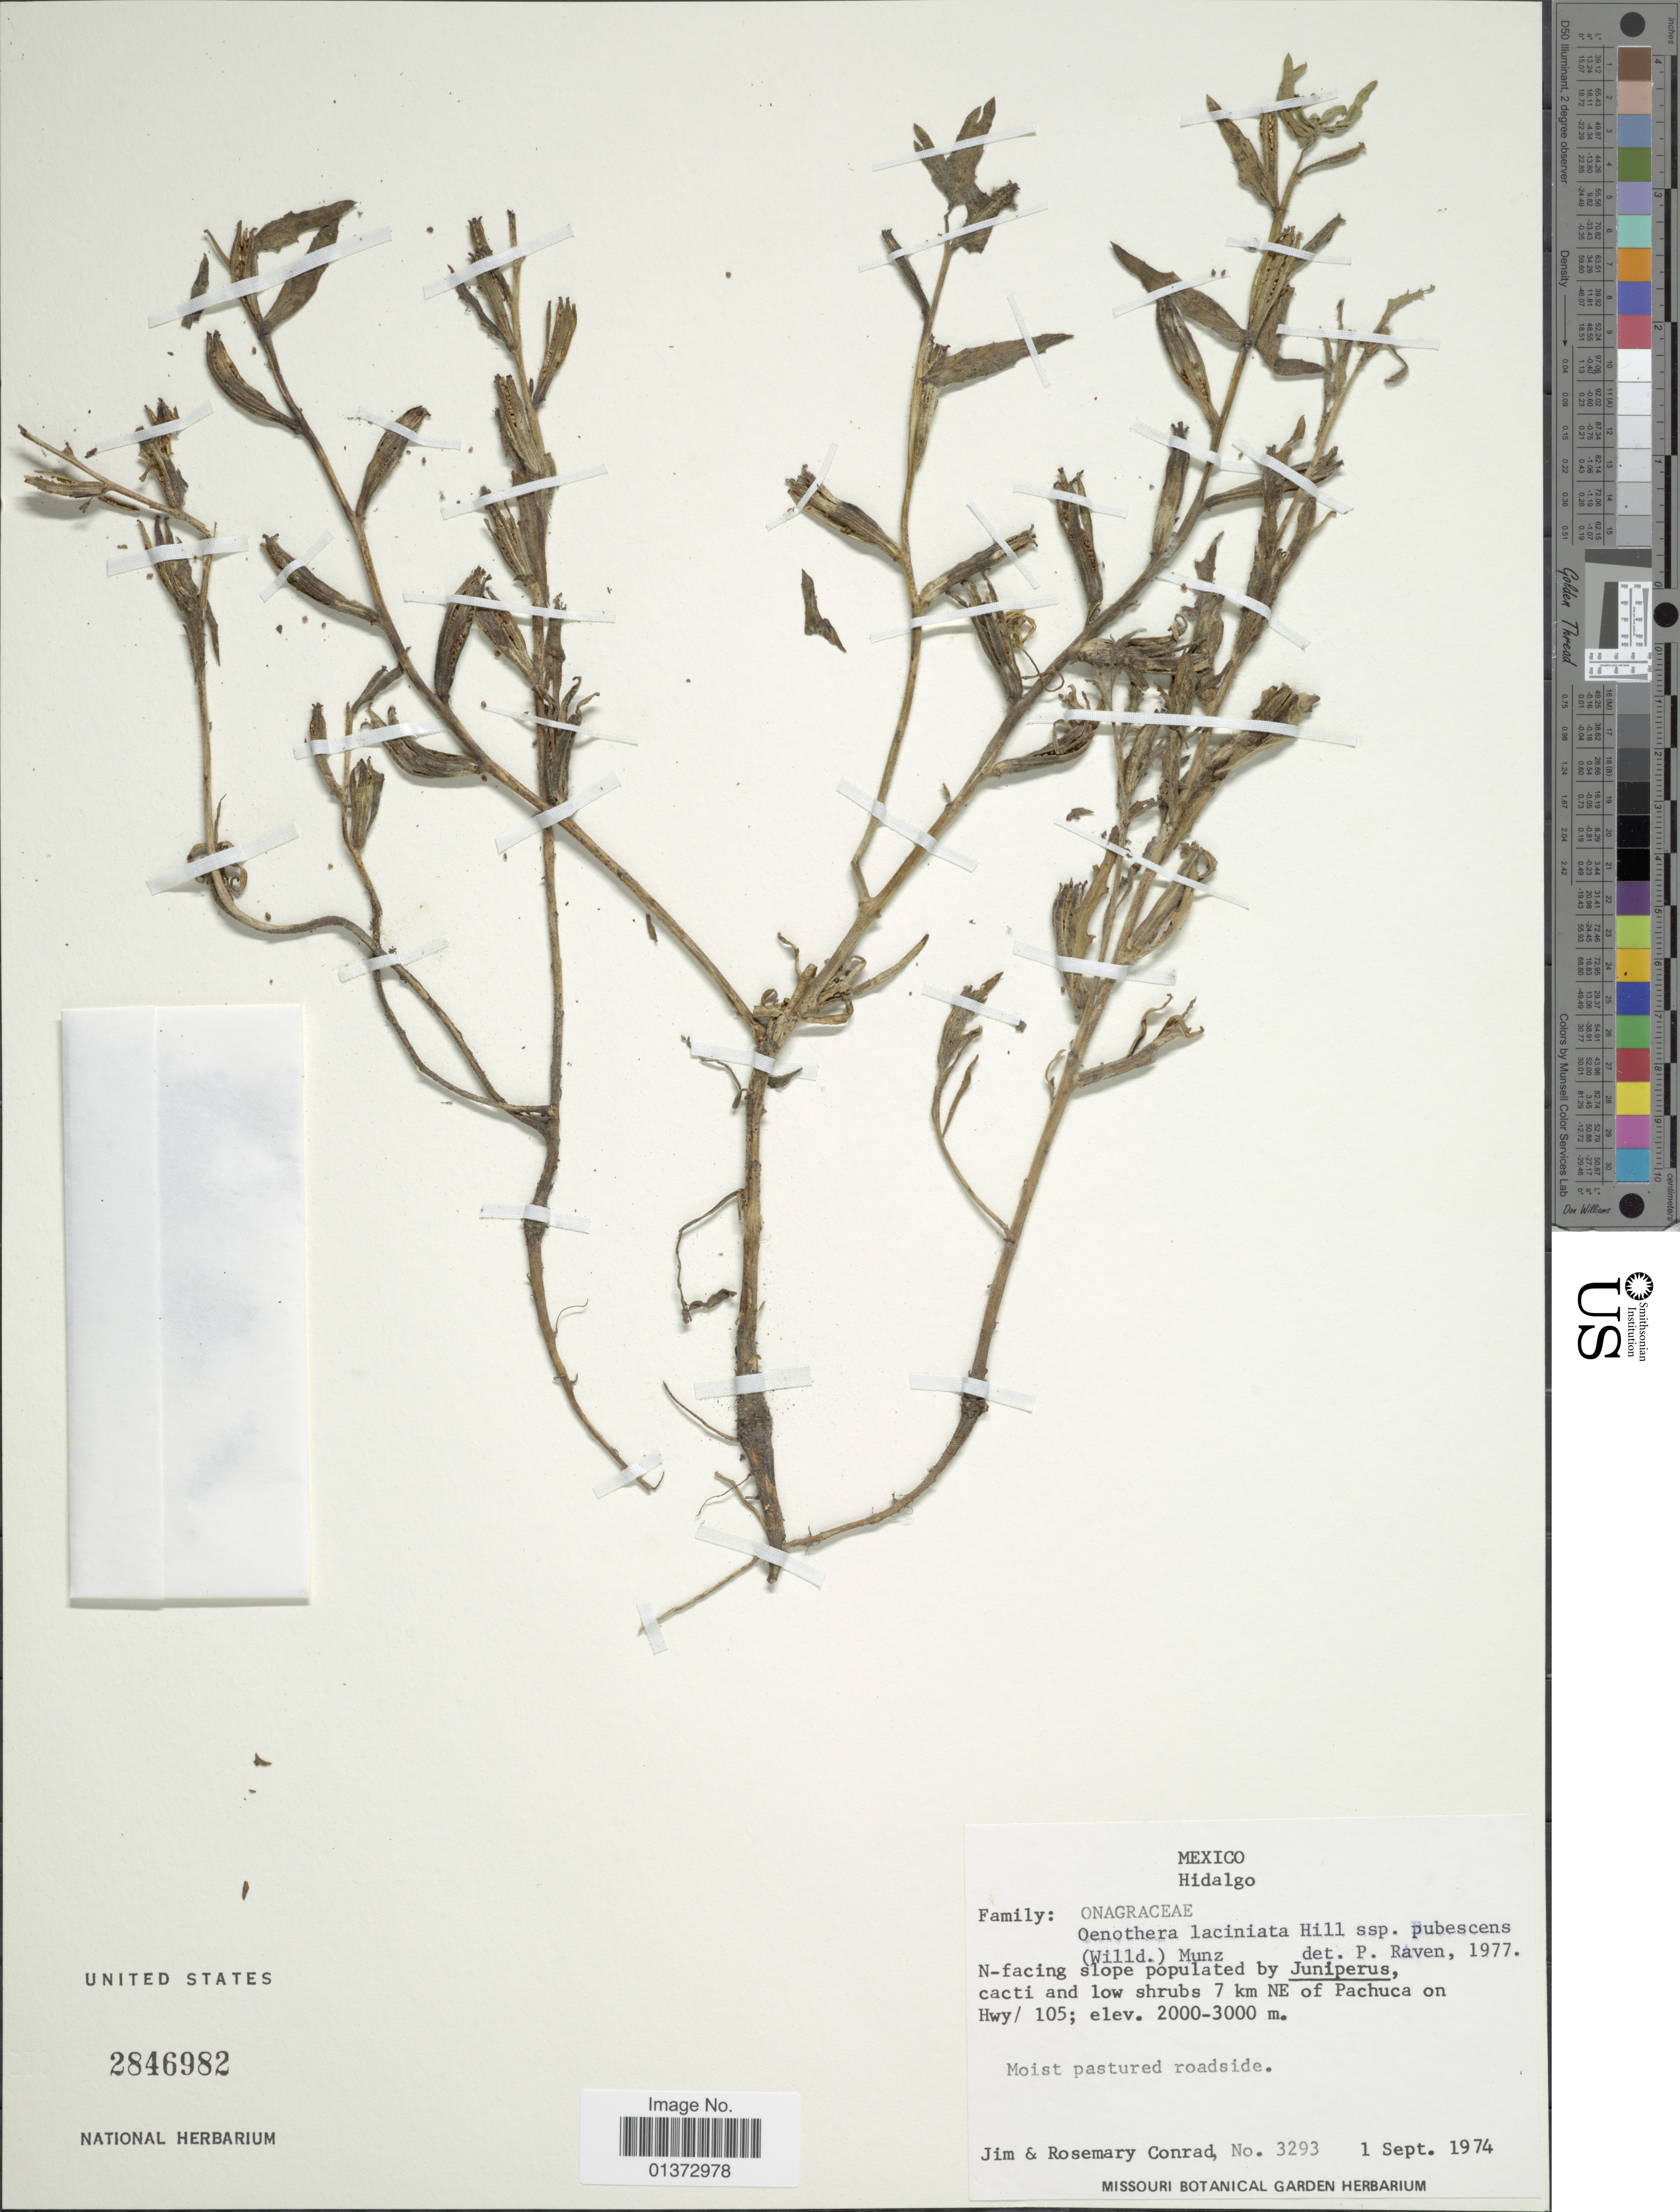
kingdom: Plantae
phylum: Tracheophyta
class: Magnoliopsida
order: Myrtales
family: Onagraceae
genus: Oenothera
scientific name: Oenothera pubescens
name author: Willd. ex Spreng.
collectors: J. Conrad & R. Conrad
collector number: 3293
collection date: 1974-09-01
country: Mexico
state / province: Hidalgo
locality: Cacti and low shrubs 7 km NE of Pachuca on Hwy/105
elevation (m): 2000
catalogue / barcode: US 2846982